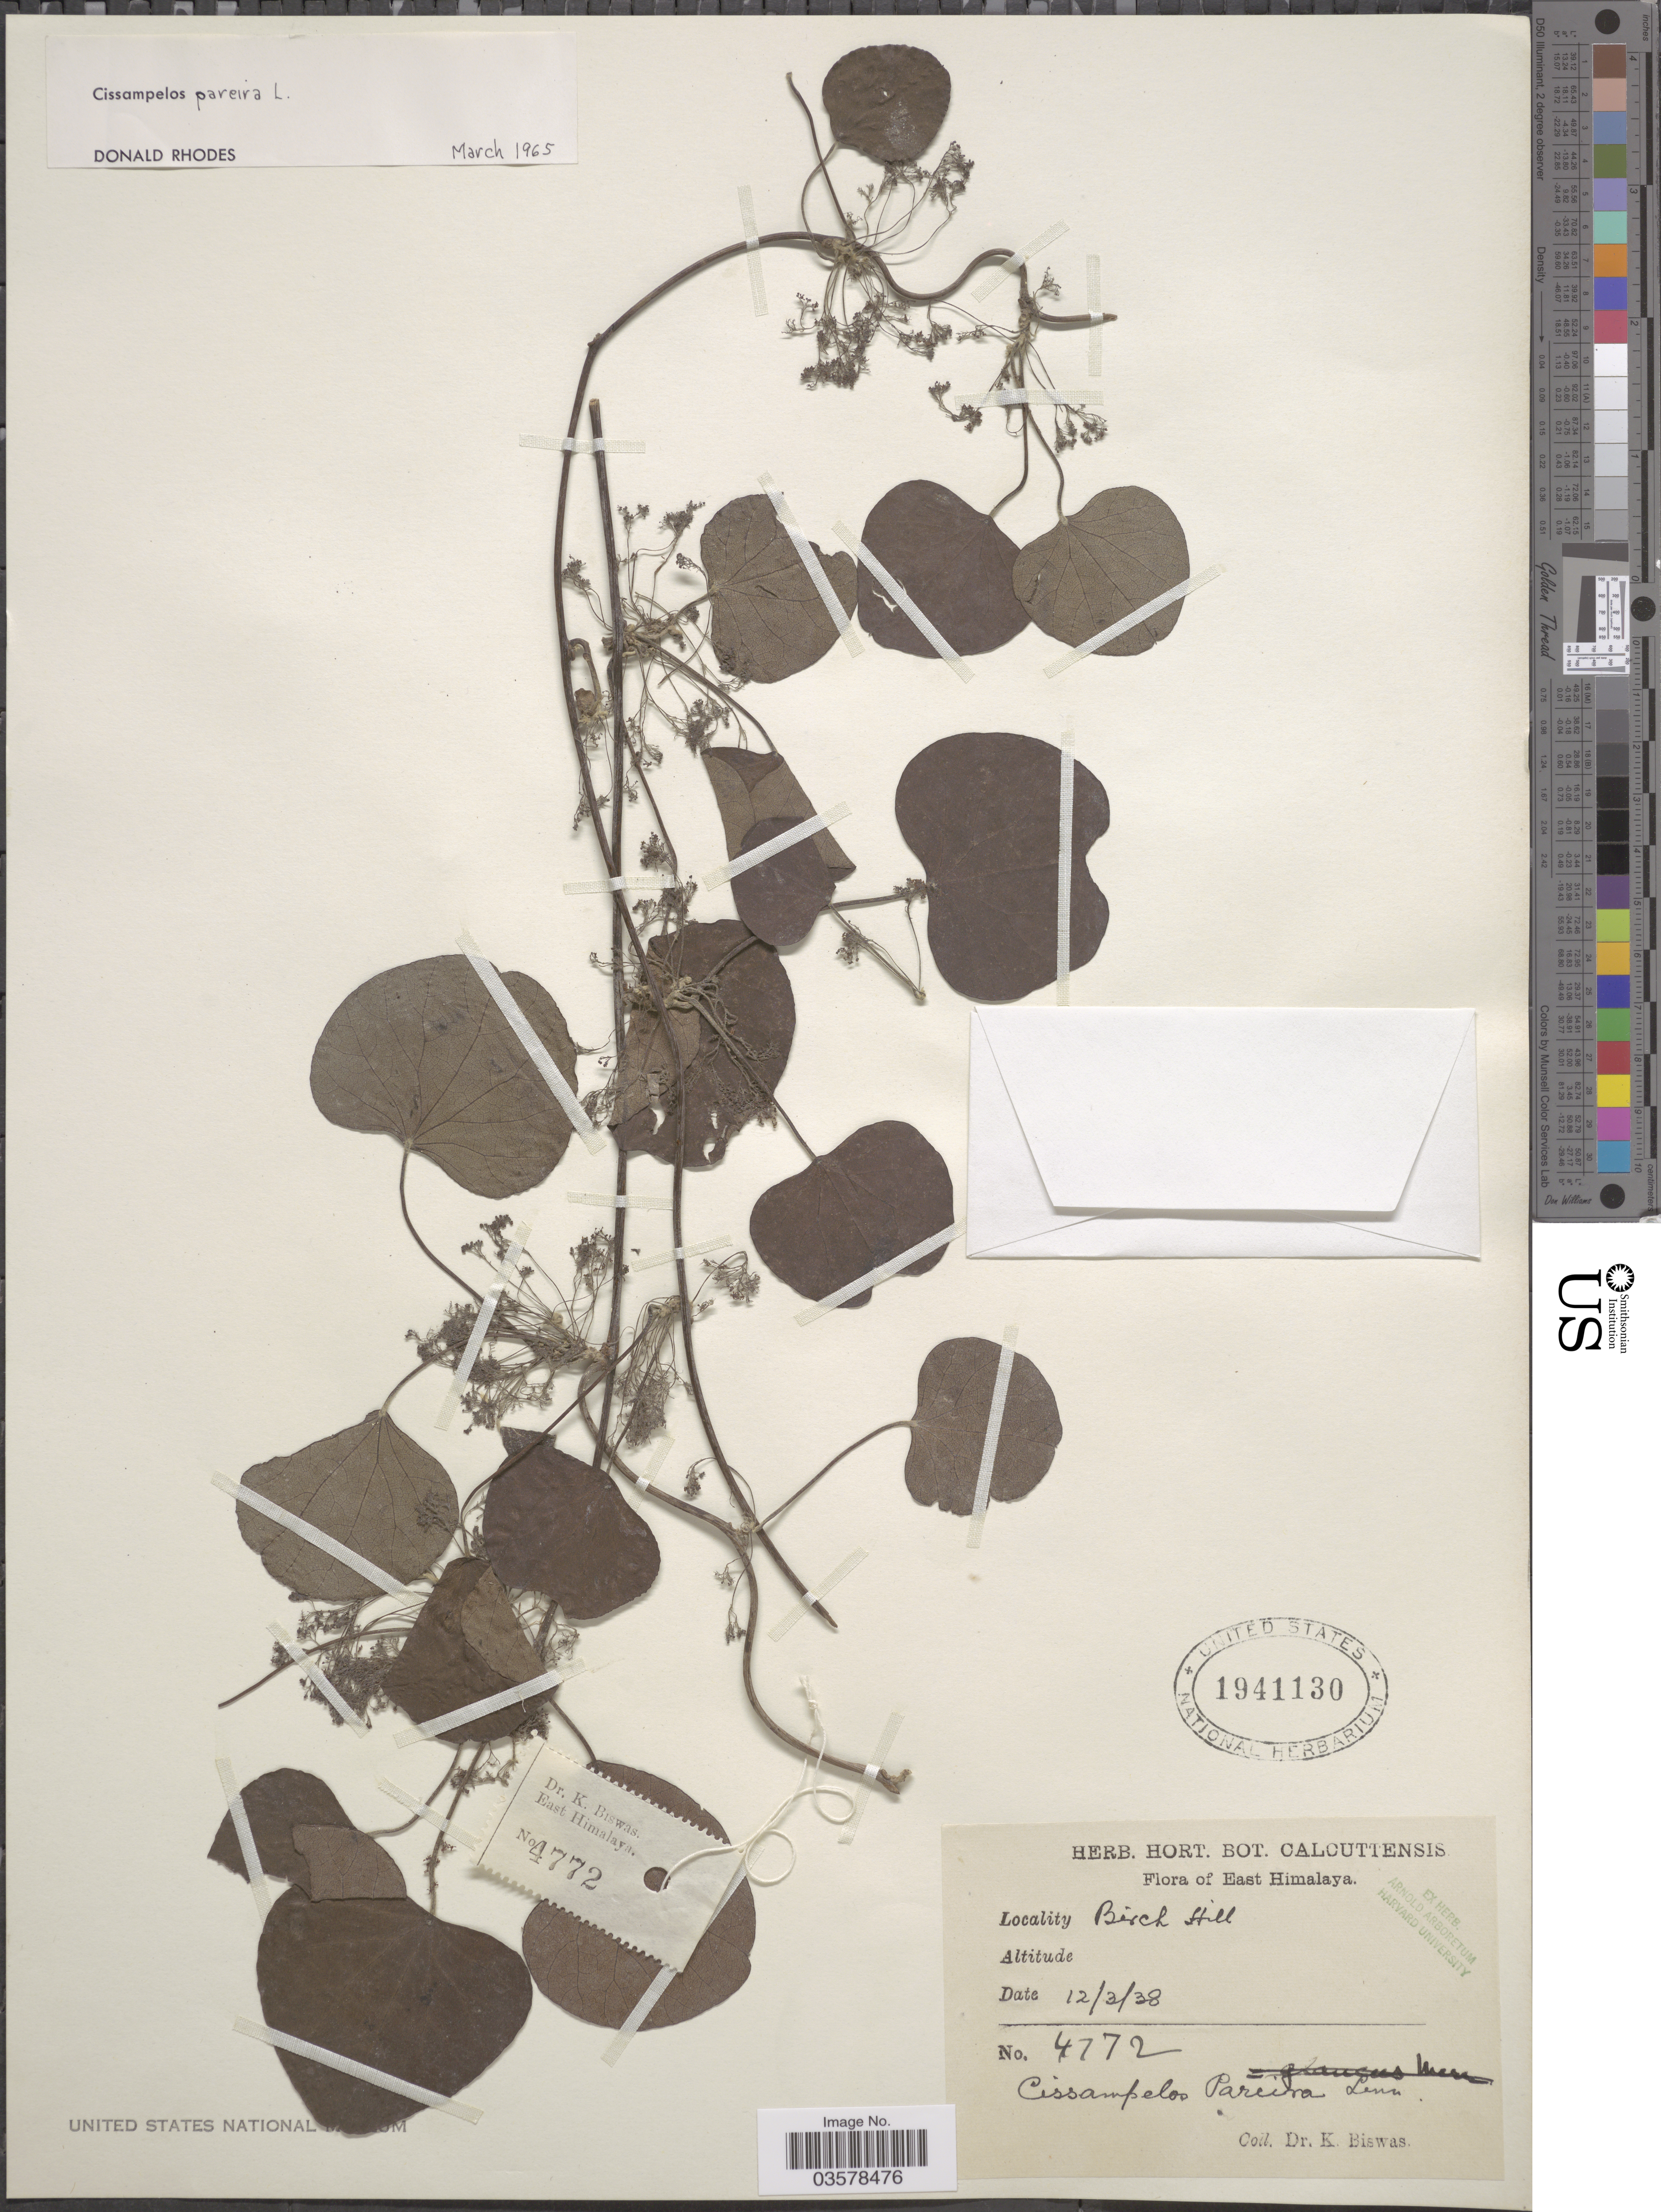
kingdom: Plantae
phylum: Tracheophyta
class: Magnoliopsida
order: Ranunculales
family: Menispermaceae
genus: Cissampelos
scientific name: Cissampelos pareira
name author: L.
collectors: K. Biswas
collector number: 4772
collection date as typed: Transcribed d/m/y: 12/3/38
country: India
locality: East Himalaya. Birch Hill.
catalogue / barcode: US 1941130